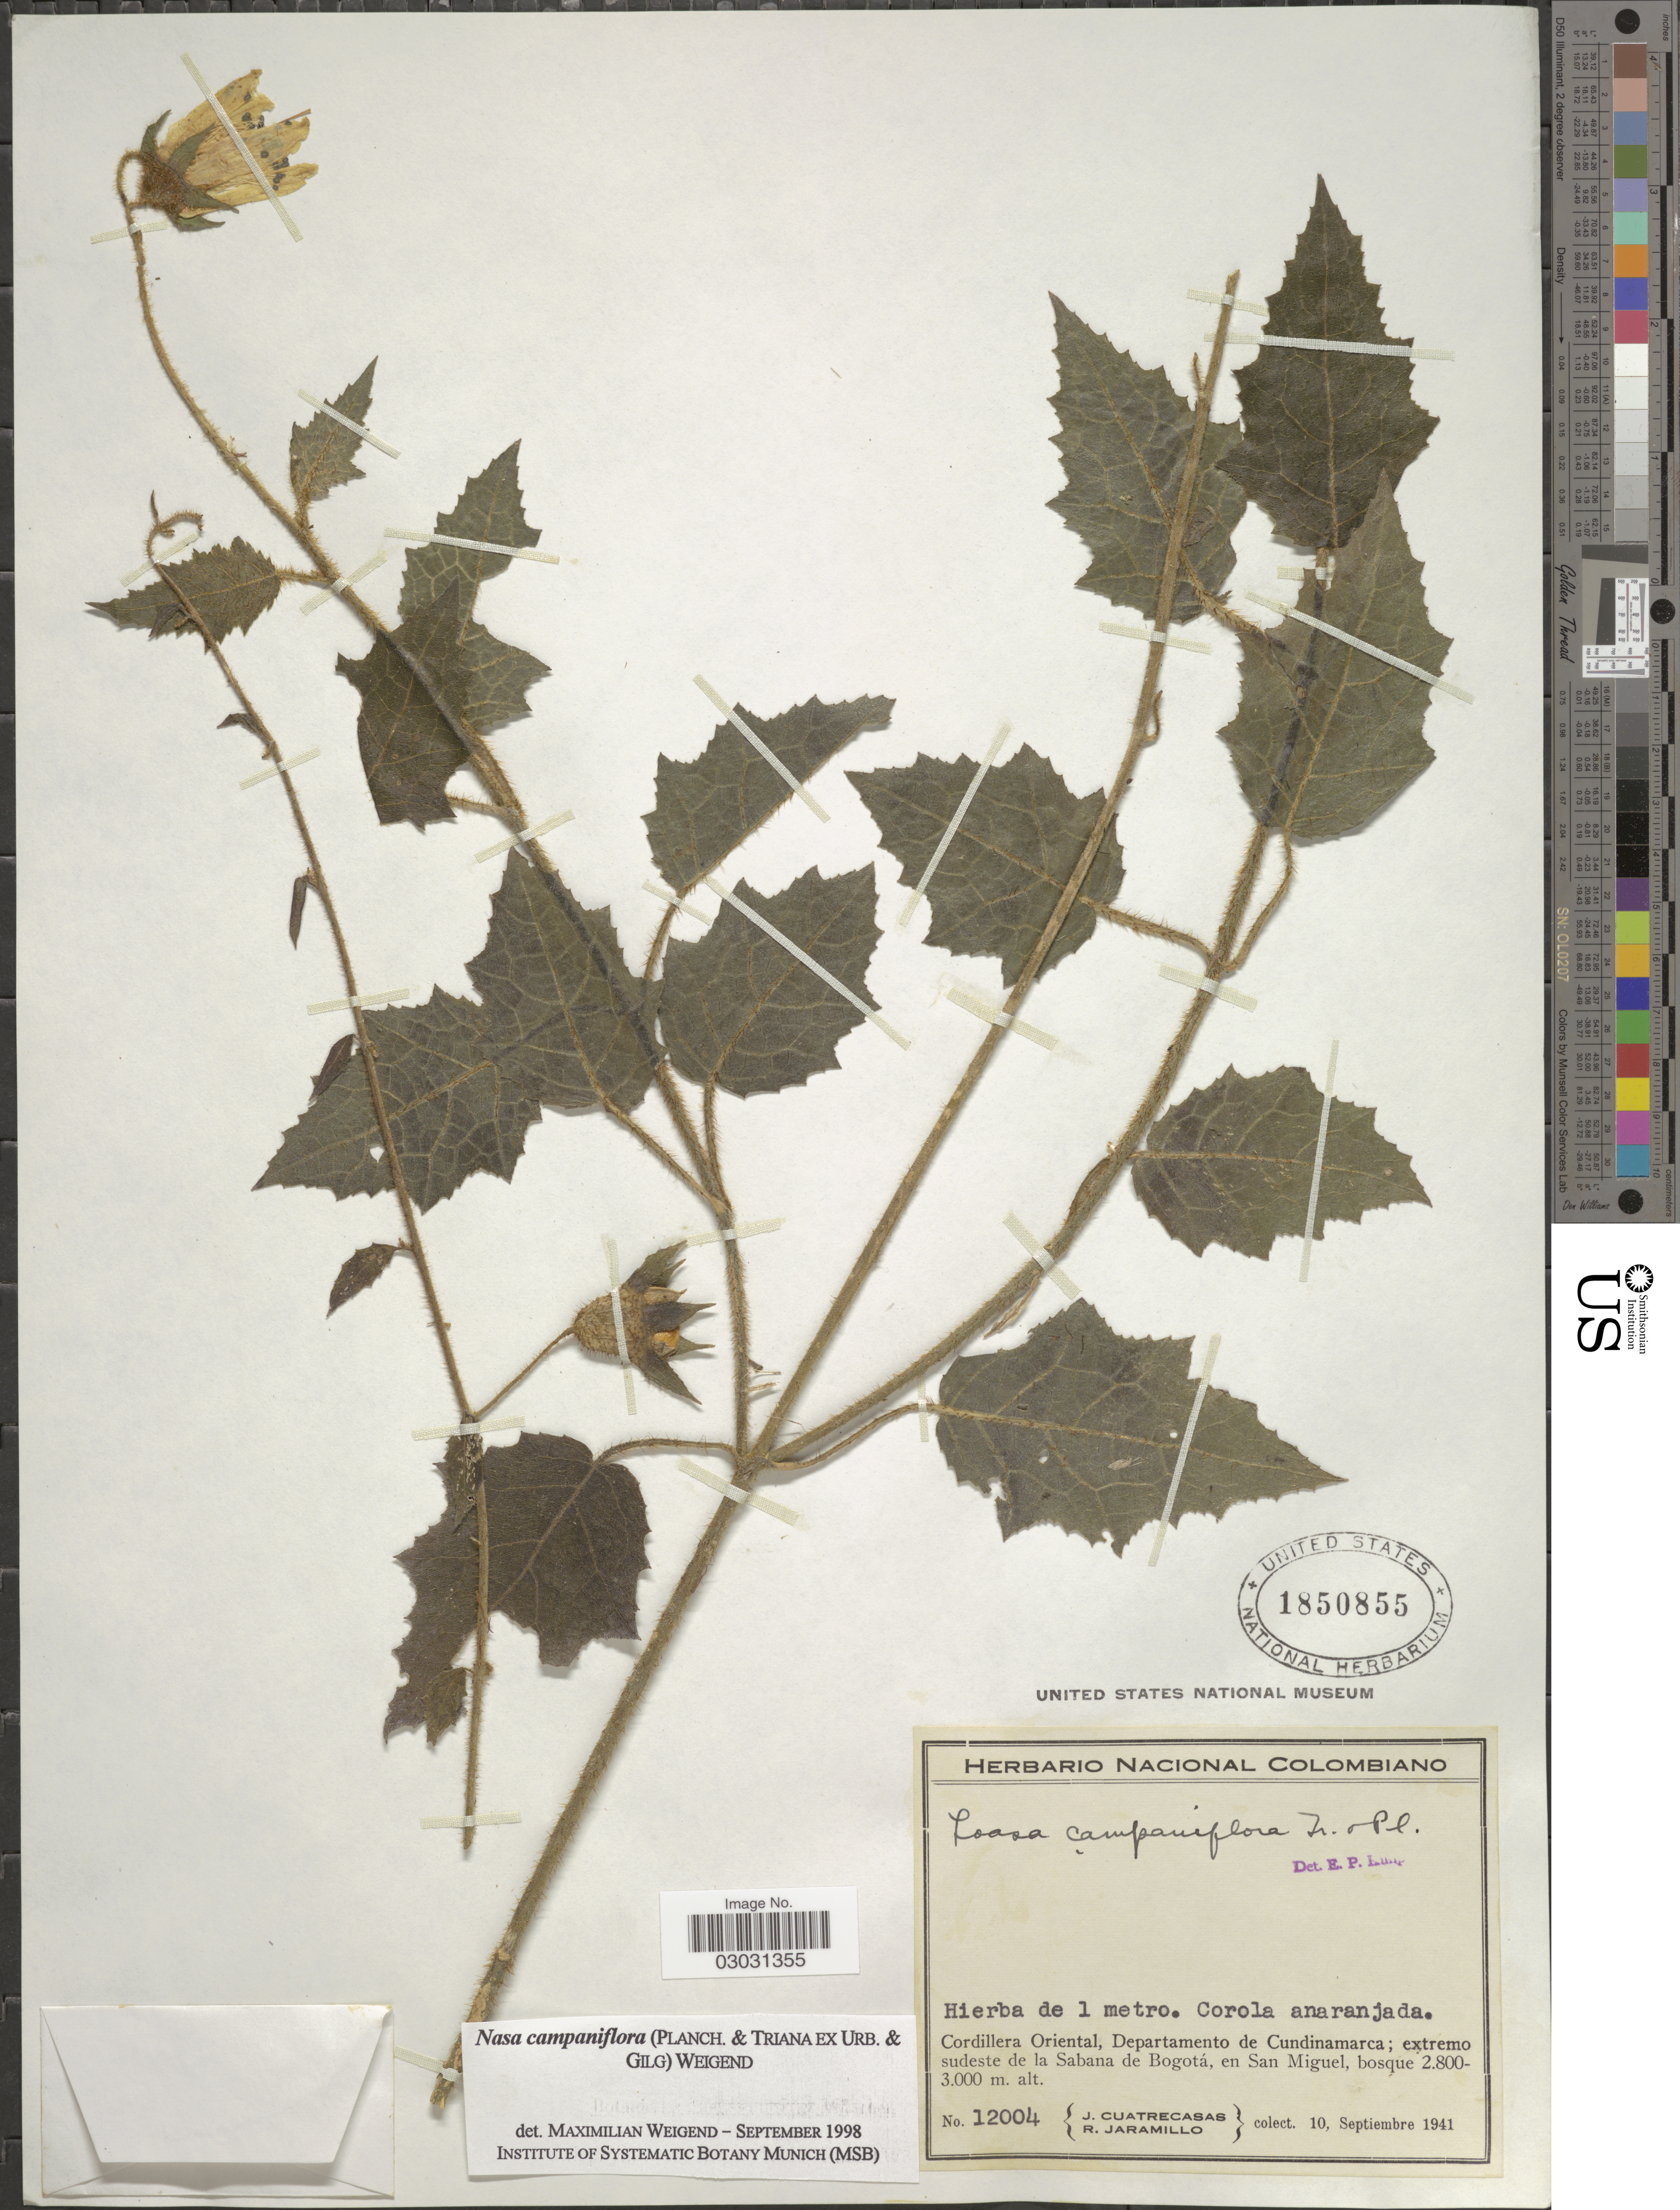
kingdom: Plantae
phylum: Tracheophyta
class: Magnoliopsida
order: Cornales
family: Loasaceae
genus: Nasa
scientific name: Nasa campaniflora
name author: (Triana & Planch. ex Urb. & Gilg) Weigend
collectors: J. Cuatrecasas & R. Jaramillo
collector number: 12004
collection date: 1941-09-10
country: Colombia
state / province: Cundinamarca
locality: Cordillera Oriental, extremo sudeste de la Sabana de Bogotá, en San Miguel.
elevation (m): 2800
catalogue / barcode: US 1850855